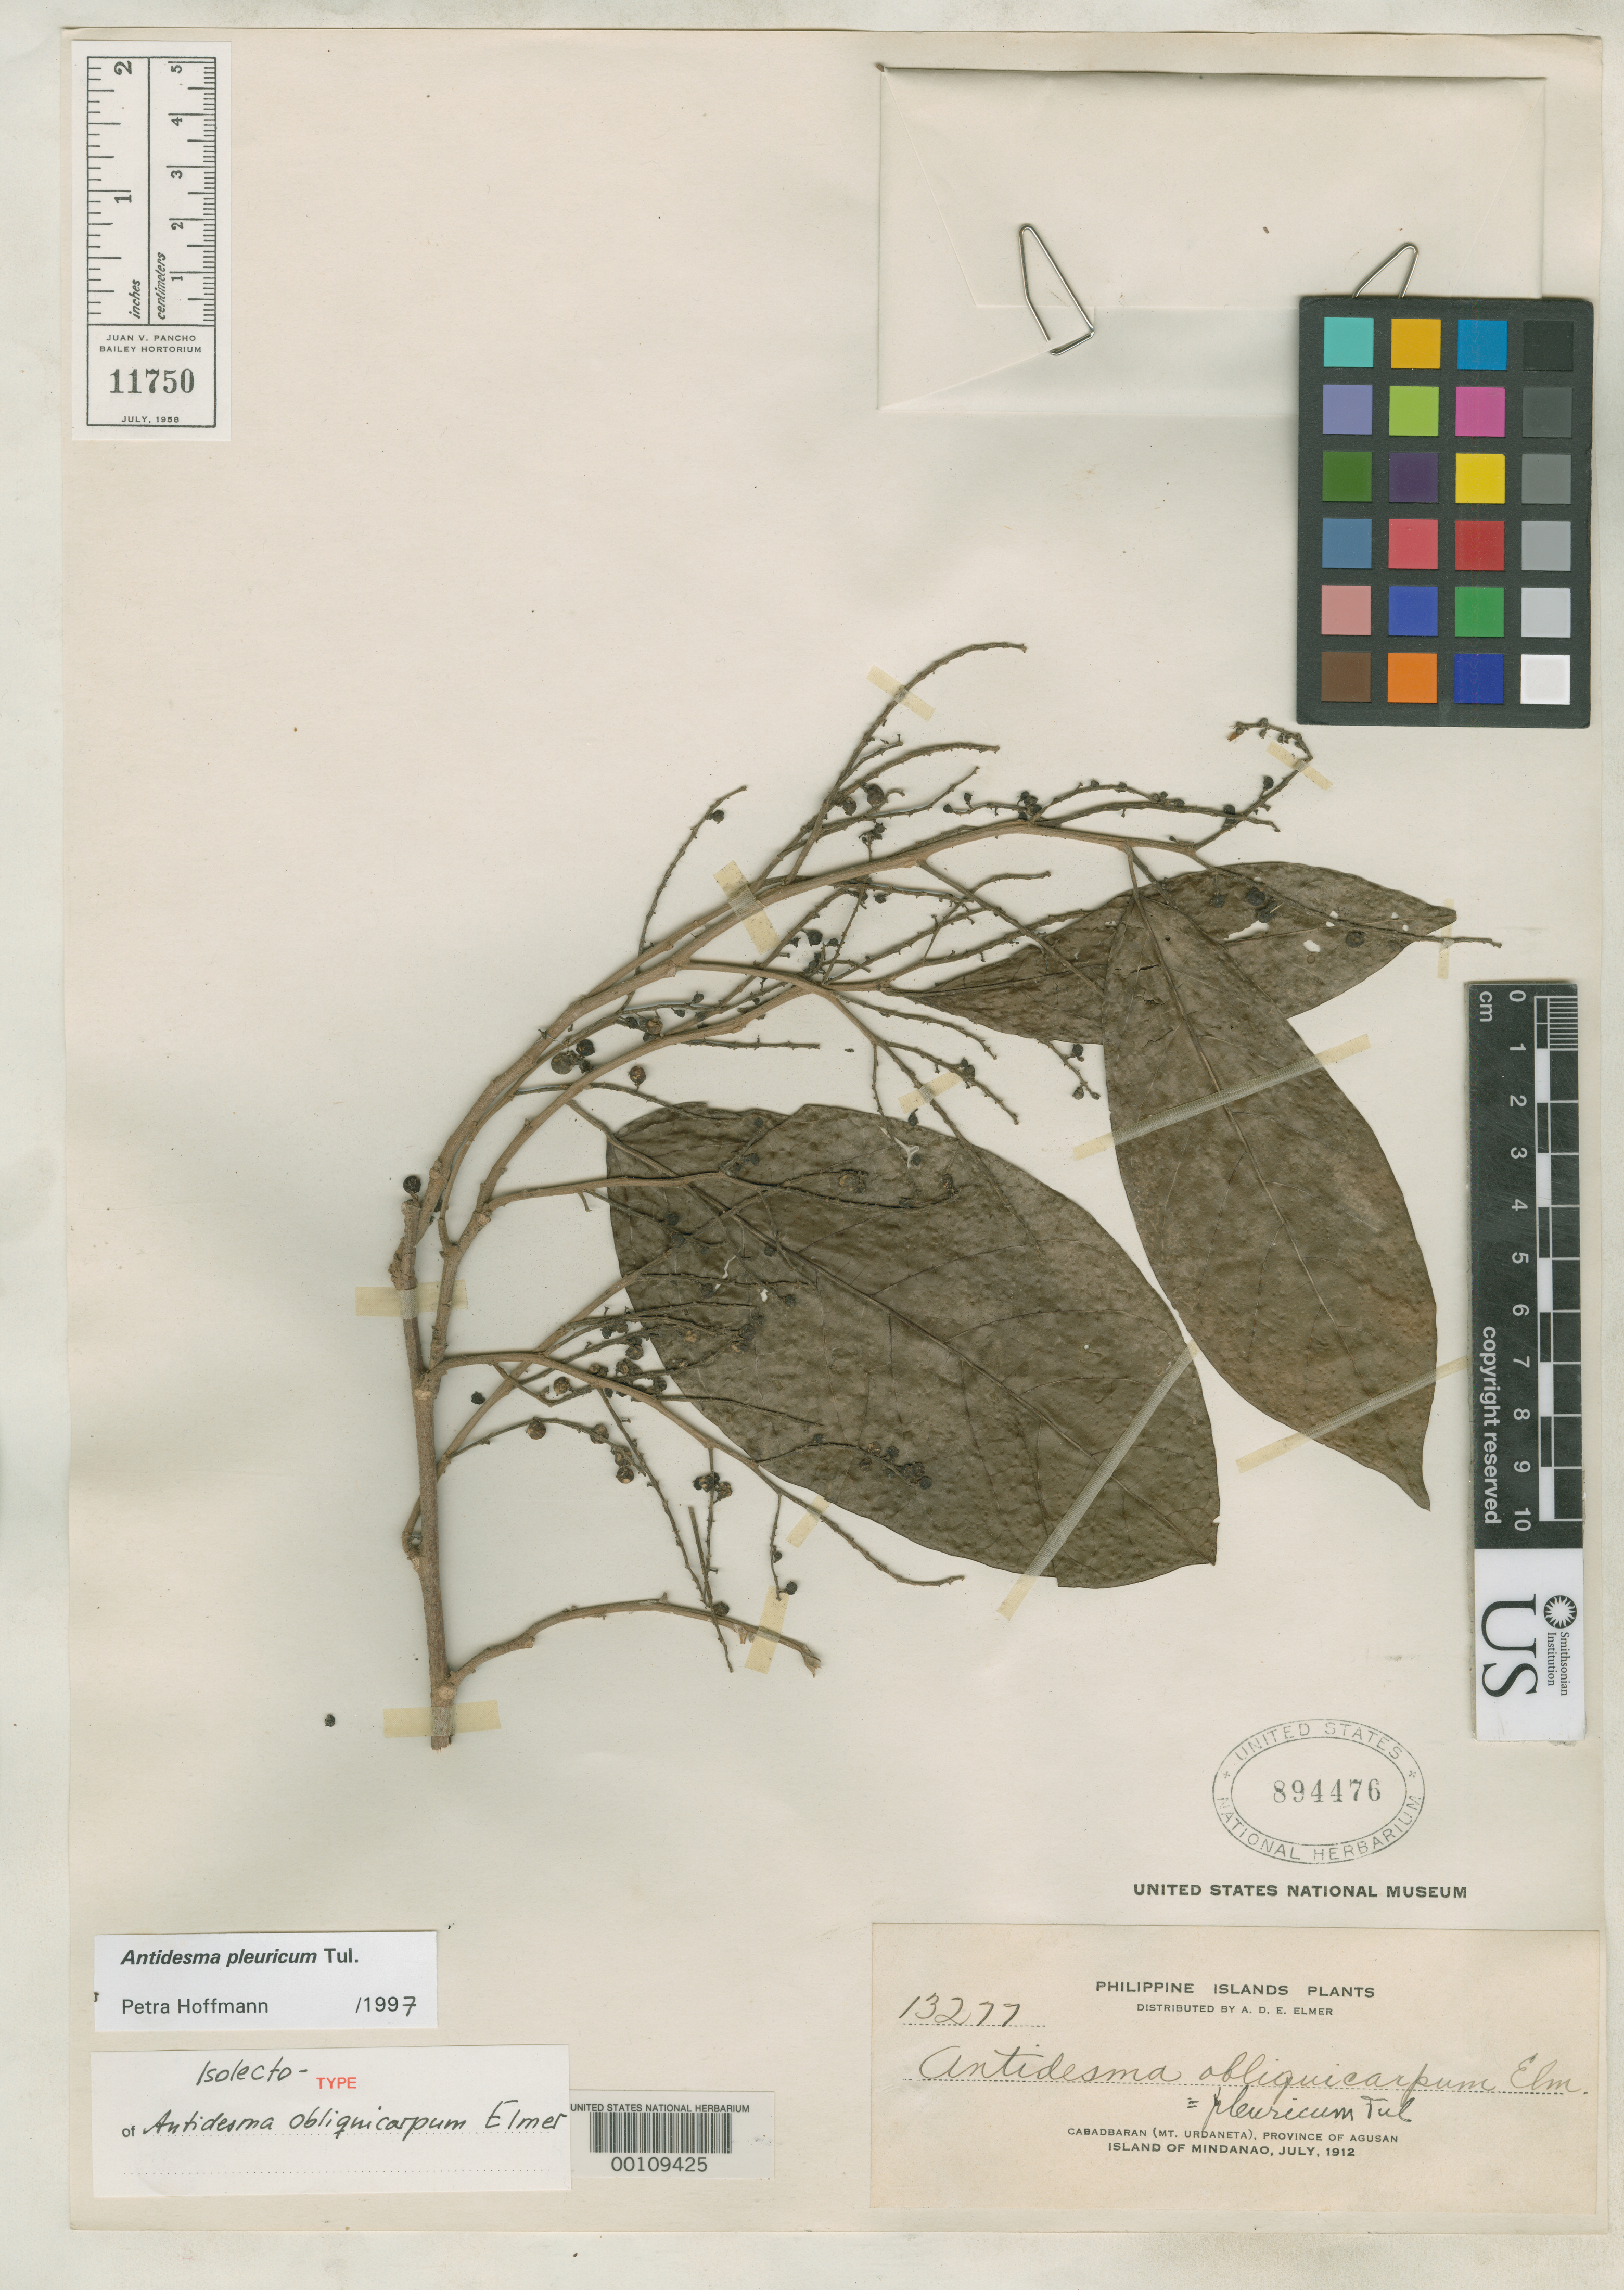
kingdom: Plantae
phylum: Tracheophyta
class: Magnoliopsida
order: Malpighiales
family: Phyllanthaceae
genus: Antidesma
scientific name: Antidesma obliquicarpum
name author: Elmer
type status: Isotype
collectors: A. D. E. Elmer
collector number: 13277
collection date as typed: Jul 1912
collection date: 1912-07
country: Philippines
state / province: Caraga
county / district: Agusan del Norte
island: Mindanao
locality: Cabadbaran, Mt. Urdaneta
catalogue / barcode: US 894476